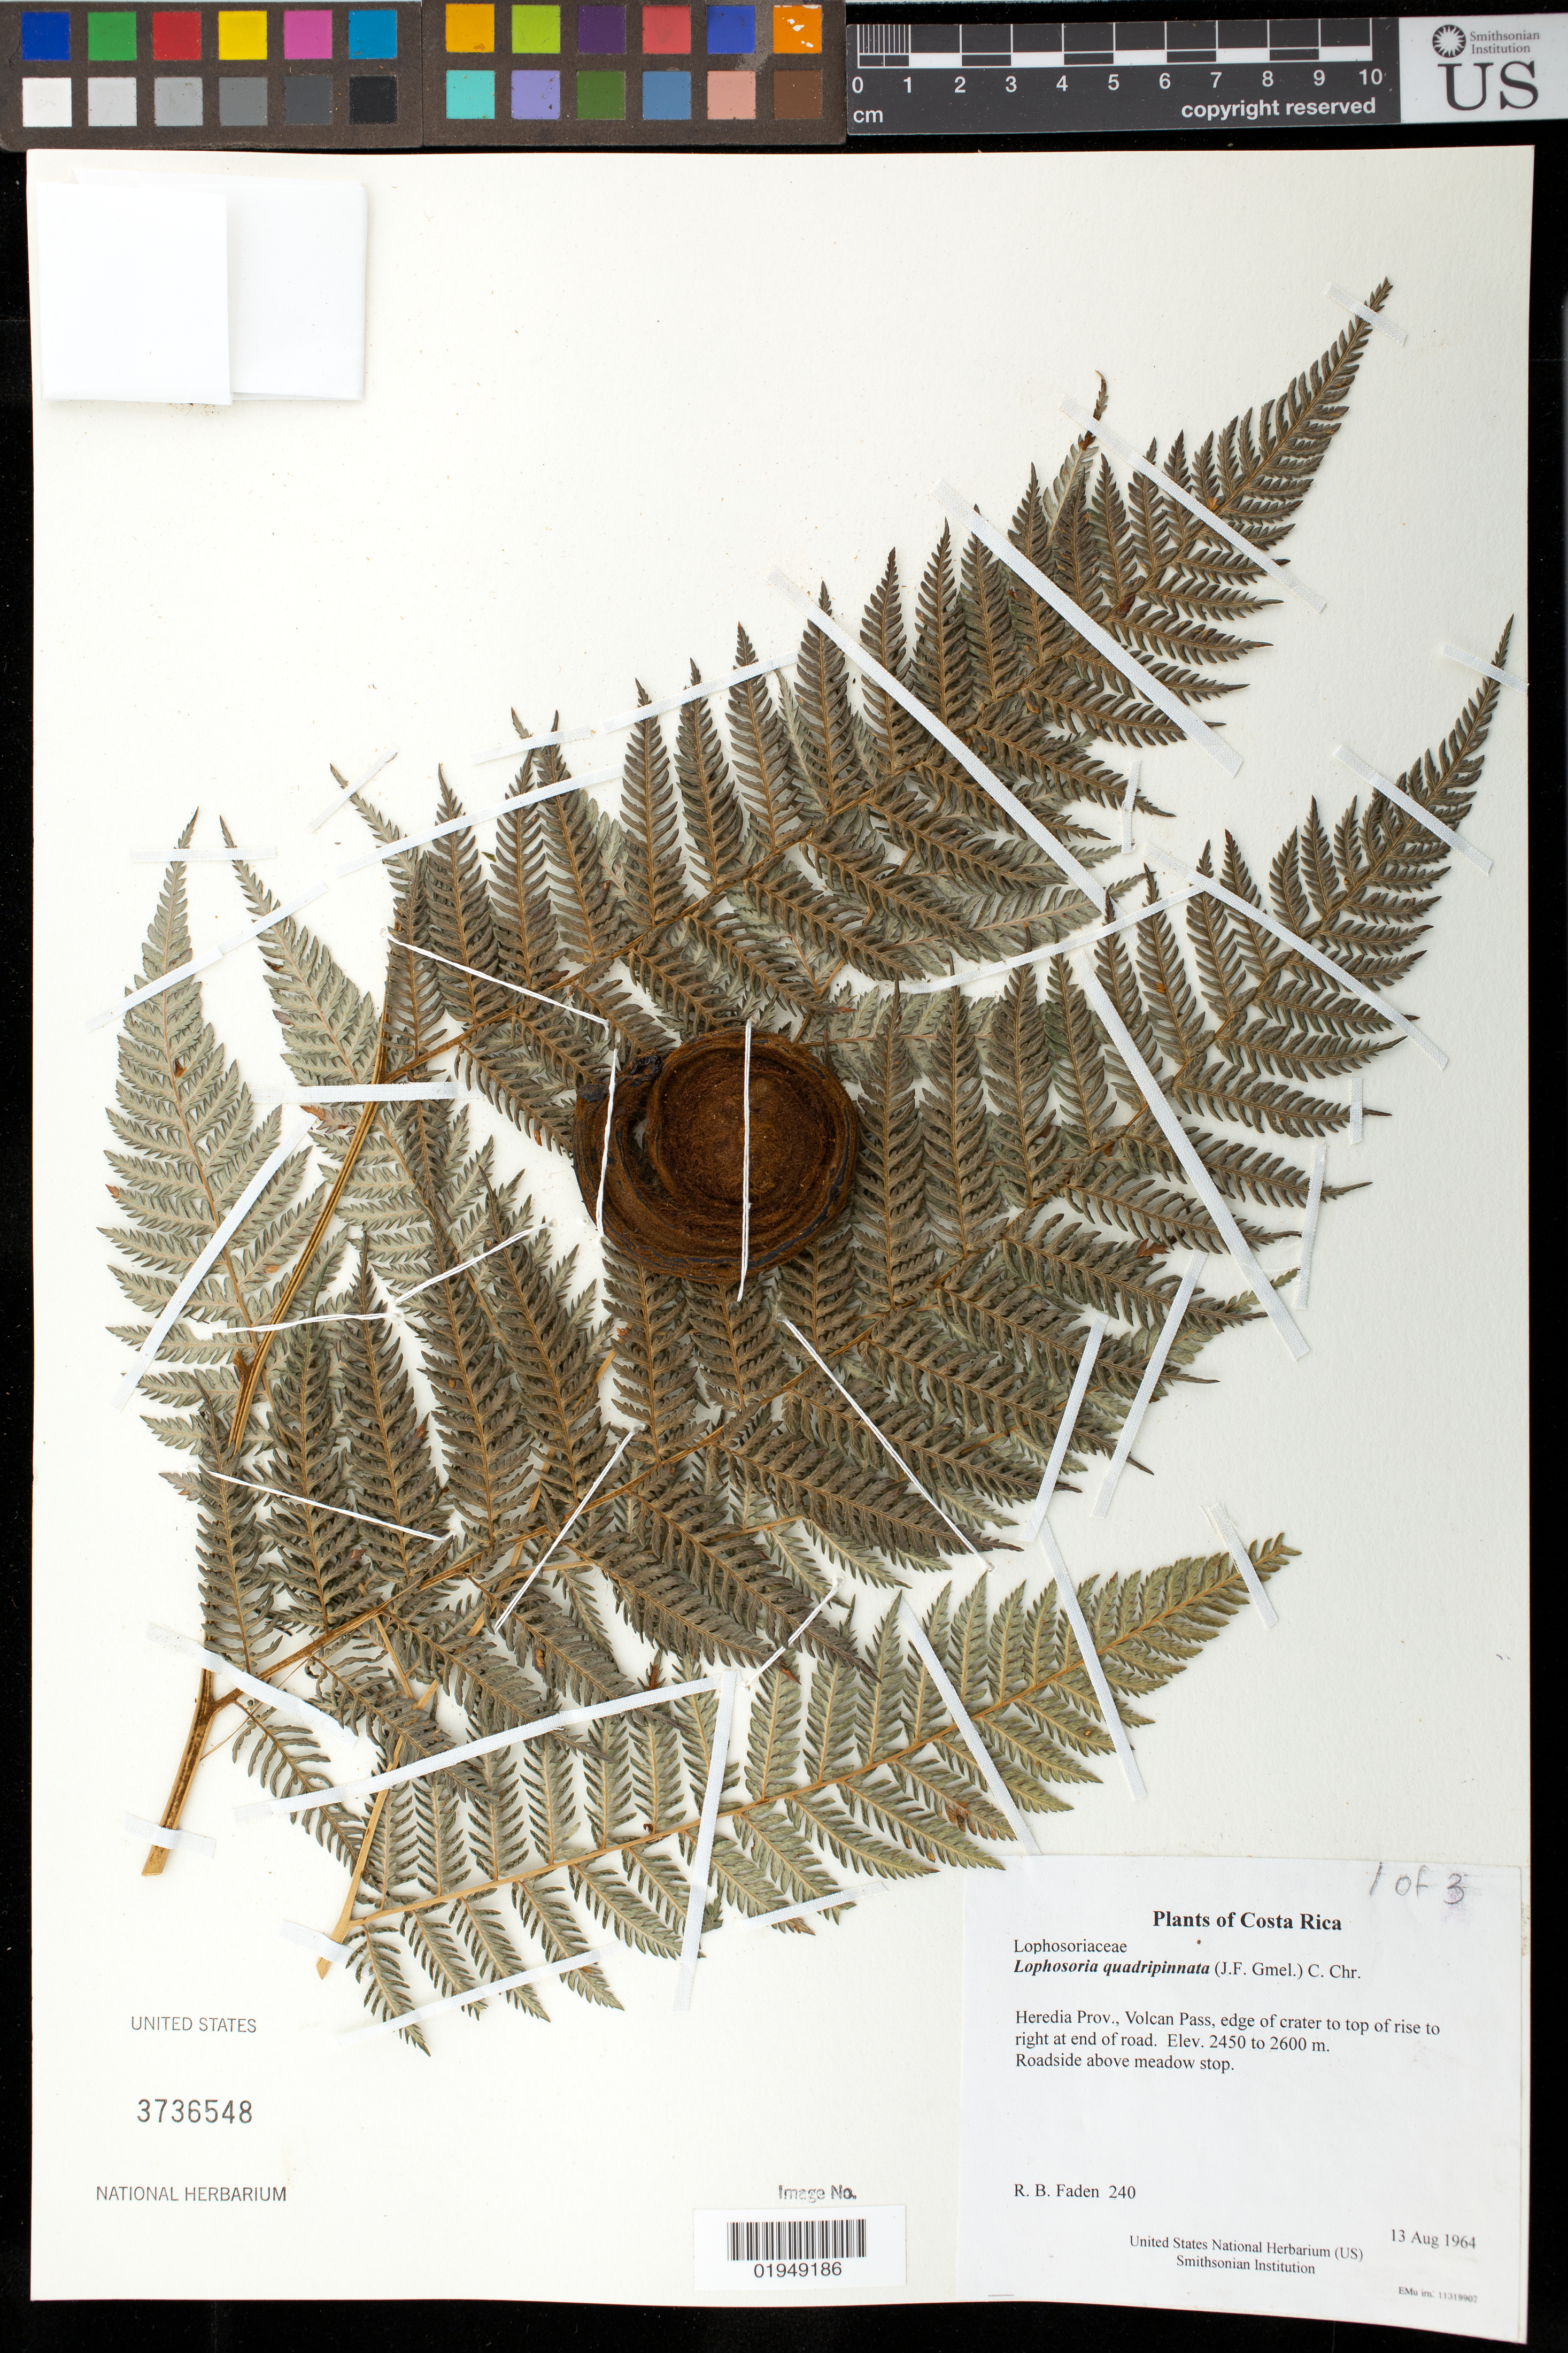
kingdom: Plantae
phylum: Tracheophyta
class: Polypodiopsida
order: Cyatheales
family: Dicksoniaceae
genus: Lophosoria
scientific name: Lophosoria quadripinnata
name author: (J.F. Gmel.) C. Chr.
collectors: R. B. Faden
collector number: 240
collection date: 1964-08-13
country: Costa Rica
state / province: Heredia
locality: Volcan Pass, edge of crater to top of rise to right at end of road.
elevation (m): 2450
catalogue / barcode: US 3736548